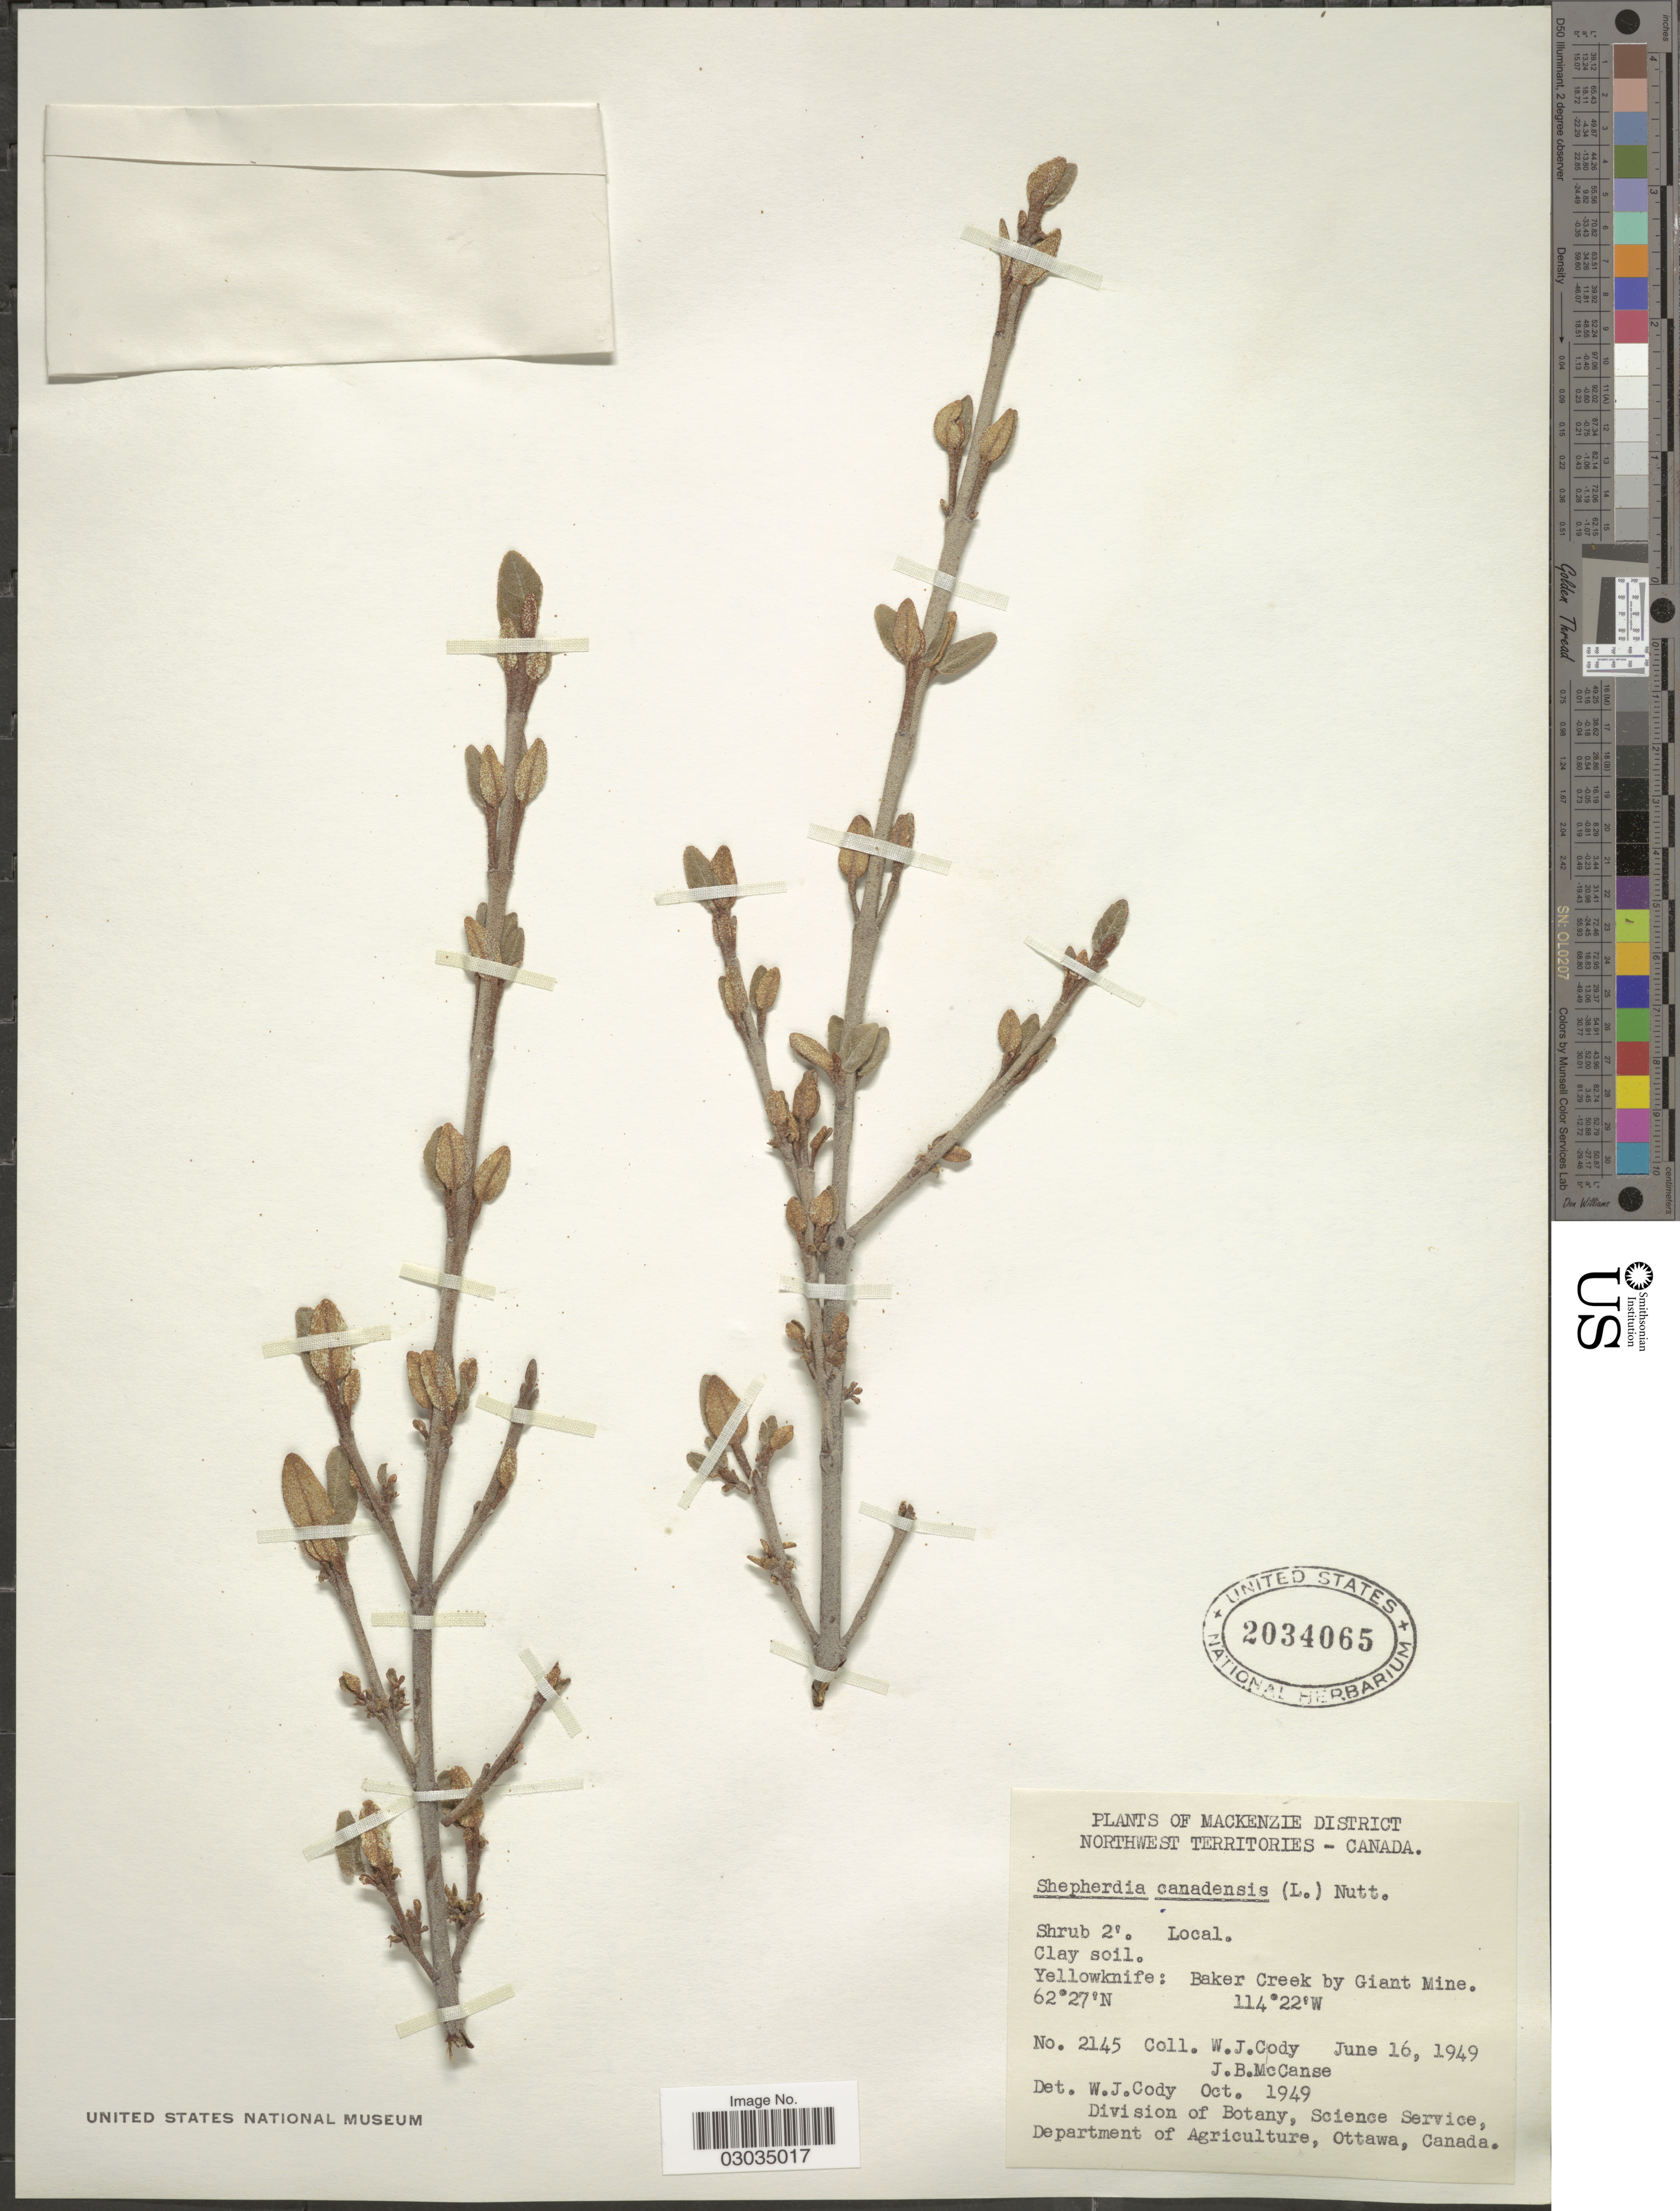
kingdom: Plantae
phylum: Tracheophyta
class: Magnoliopsida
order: Rosales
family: Elaeagnaceae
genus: Shepherdia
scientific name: Shepherdia canadensis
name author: (L.) Nutt.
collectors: W. Cody & J. McCanse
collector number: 2145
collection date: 1949-06-16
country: Canada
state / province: Northwest Territories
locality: Mackenzie District, Yellowknife: Baker Creek by Giant Mine.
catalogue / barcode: US 2034065